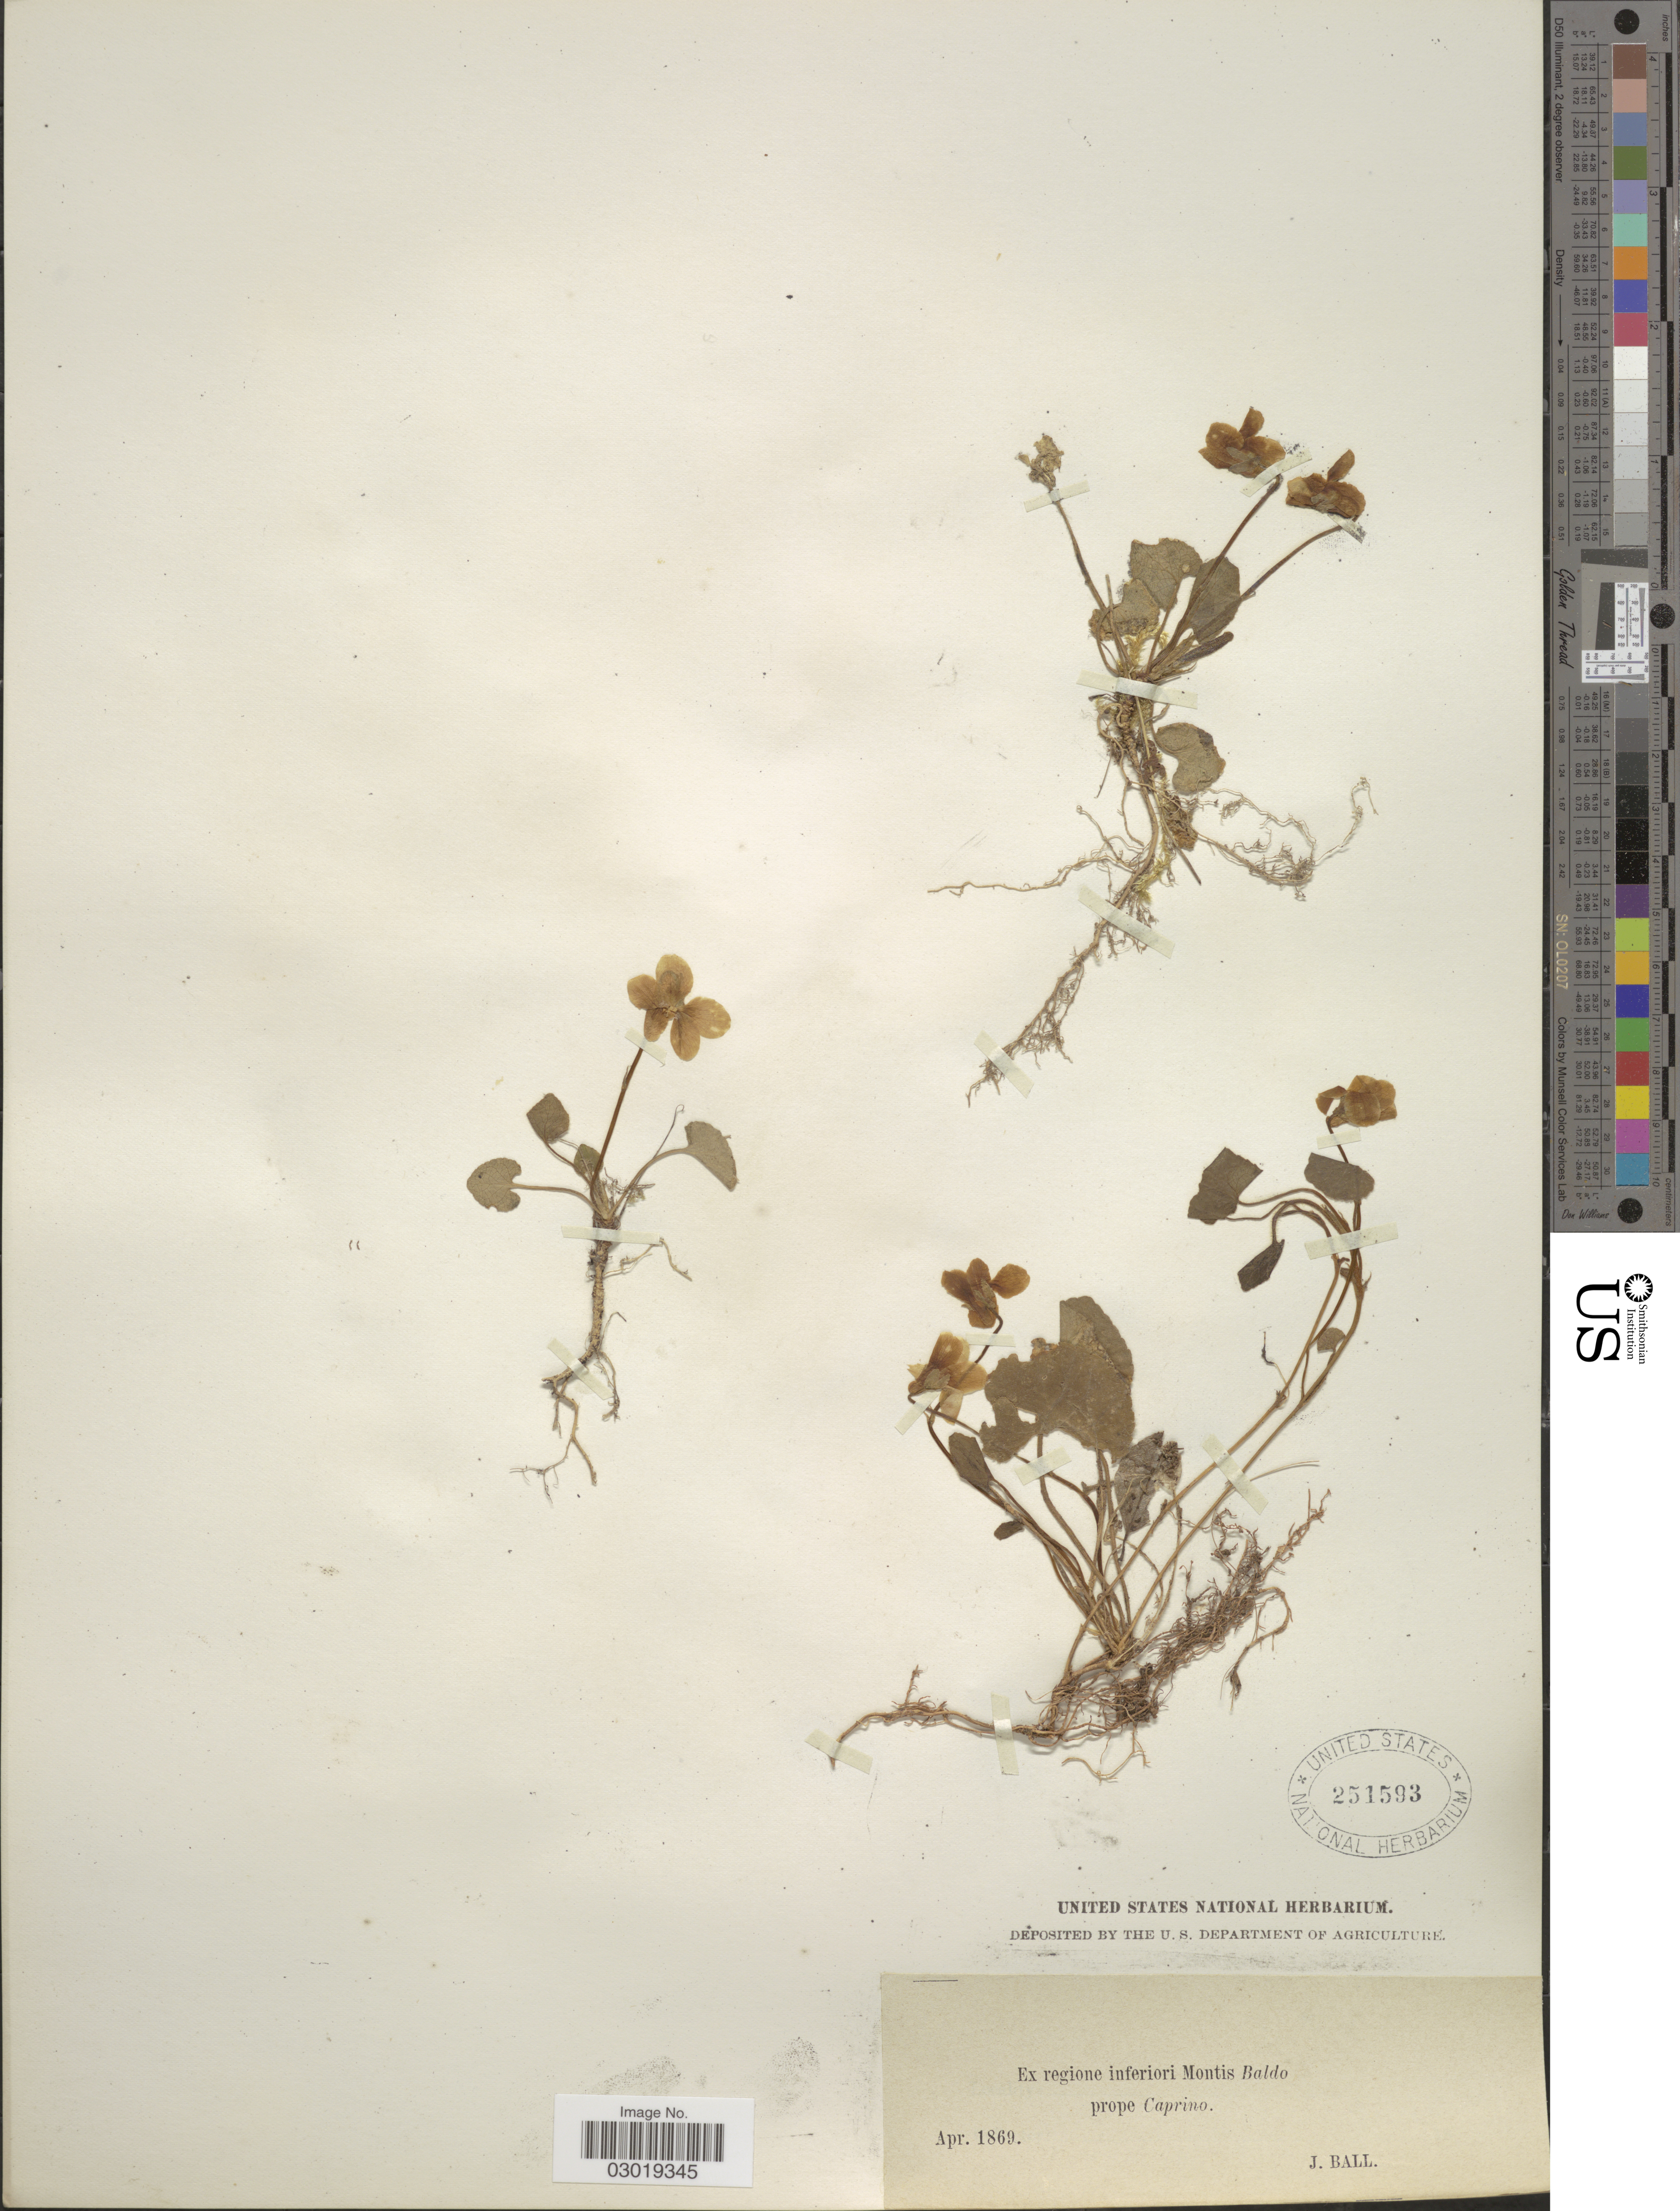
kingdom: Plantae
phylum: Tracheophyta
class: Magnoliopsida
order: Malpighiales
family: Violaceae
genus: Viola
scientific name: Viola sp.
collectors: J. Ball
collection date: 1869-04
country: Italy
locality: Ex Regione inferiori Montis Baldo prope Caprino.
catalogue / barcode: US 251593